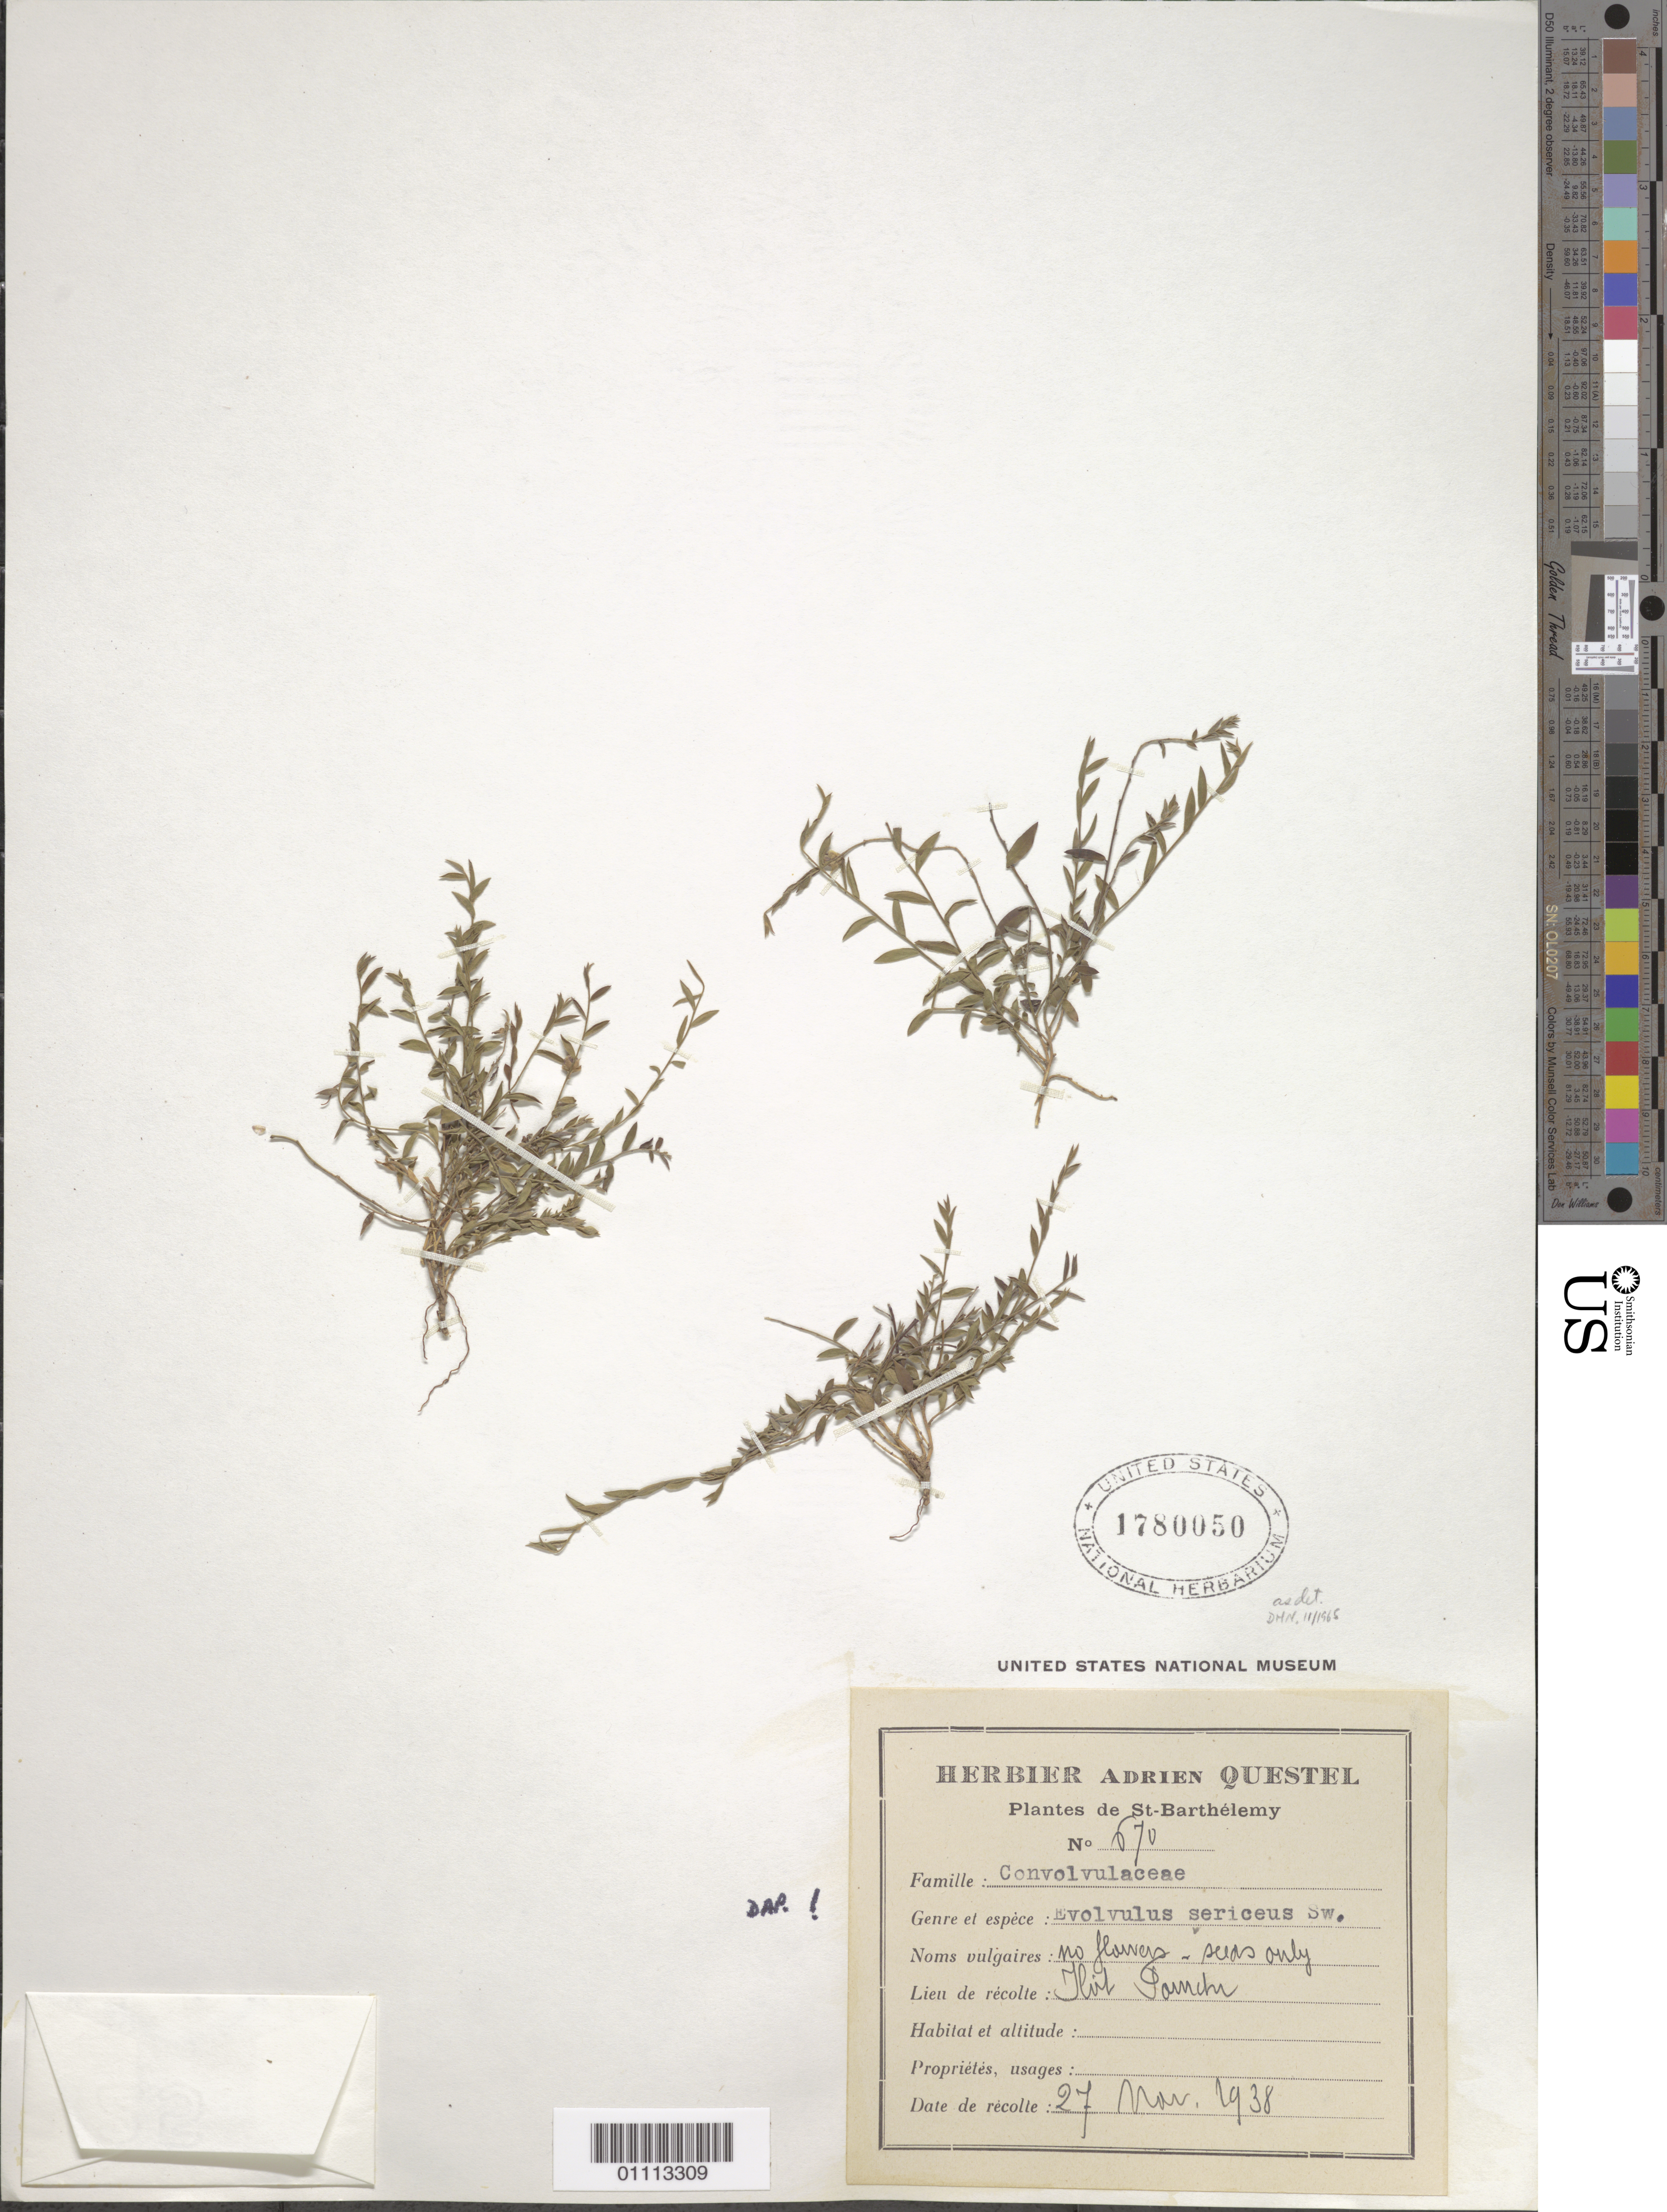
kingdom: Plantae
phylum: Tracheophyta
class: Magnoliopsida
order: Solanales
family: Convolvulaceae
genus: Evolvulus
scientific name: Evolvulus sericeus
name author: Sw.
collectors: A. Questel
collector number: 670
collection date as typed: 27 Mar 1938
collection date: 1938-03-27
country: Saint Barthélemy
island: St. Barthélemy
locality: Ilet Gomche.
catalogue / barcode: US 1780050